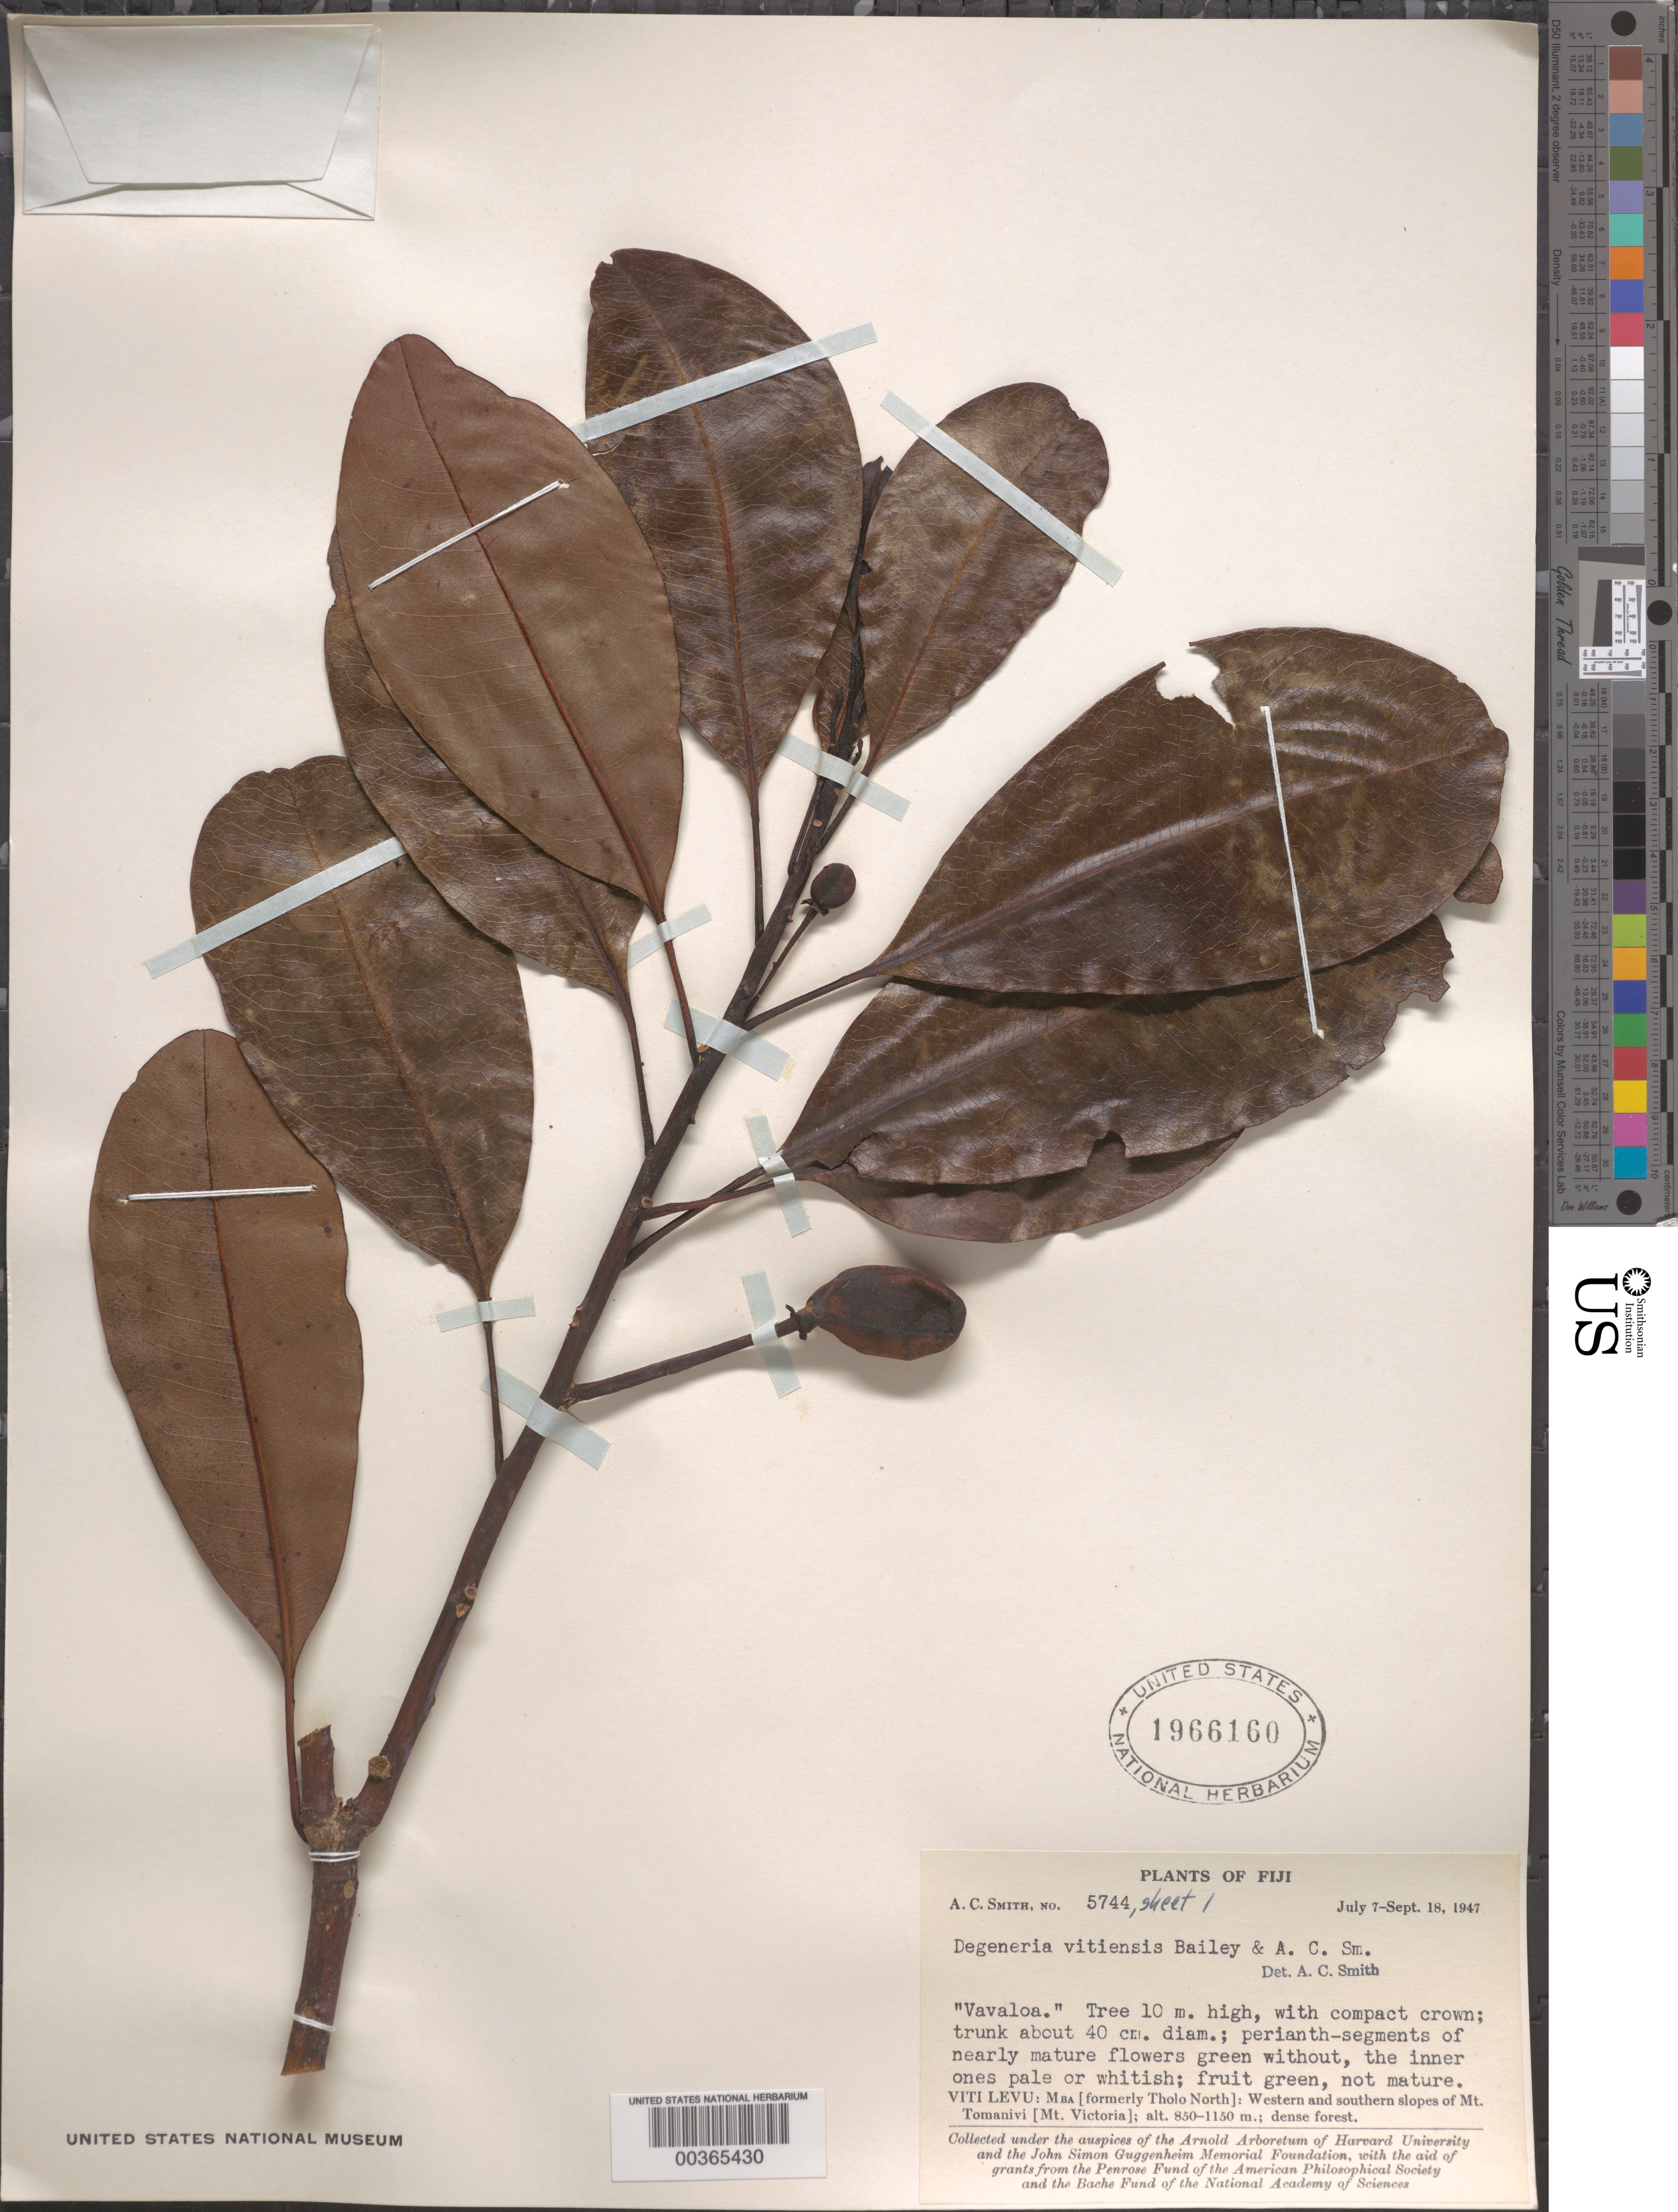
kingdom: Plantae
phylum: Tracheophyta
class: Magnoliopsida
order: Magnoliales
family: Degeneriaceae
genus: Degeneria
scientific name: Degeneria vitiensis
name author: L.W. Bailey & A.C. Sm.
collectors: A. C. Smith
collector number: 5744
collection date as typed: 07 Jul 1947 to 18 Sep 1947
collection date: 1947-07-07/1947-09-18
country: Fiji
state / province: Western Division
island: Viti Levu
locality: Mba Prov., w and s slopes of mt. tomanivi (mt. victoria)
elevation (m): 850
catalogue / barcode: US 1966160